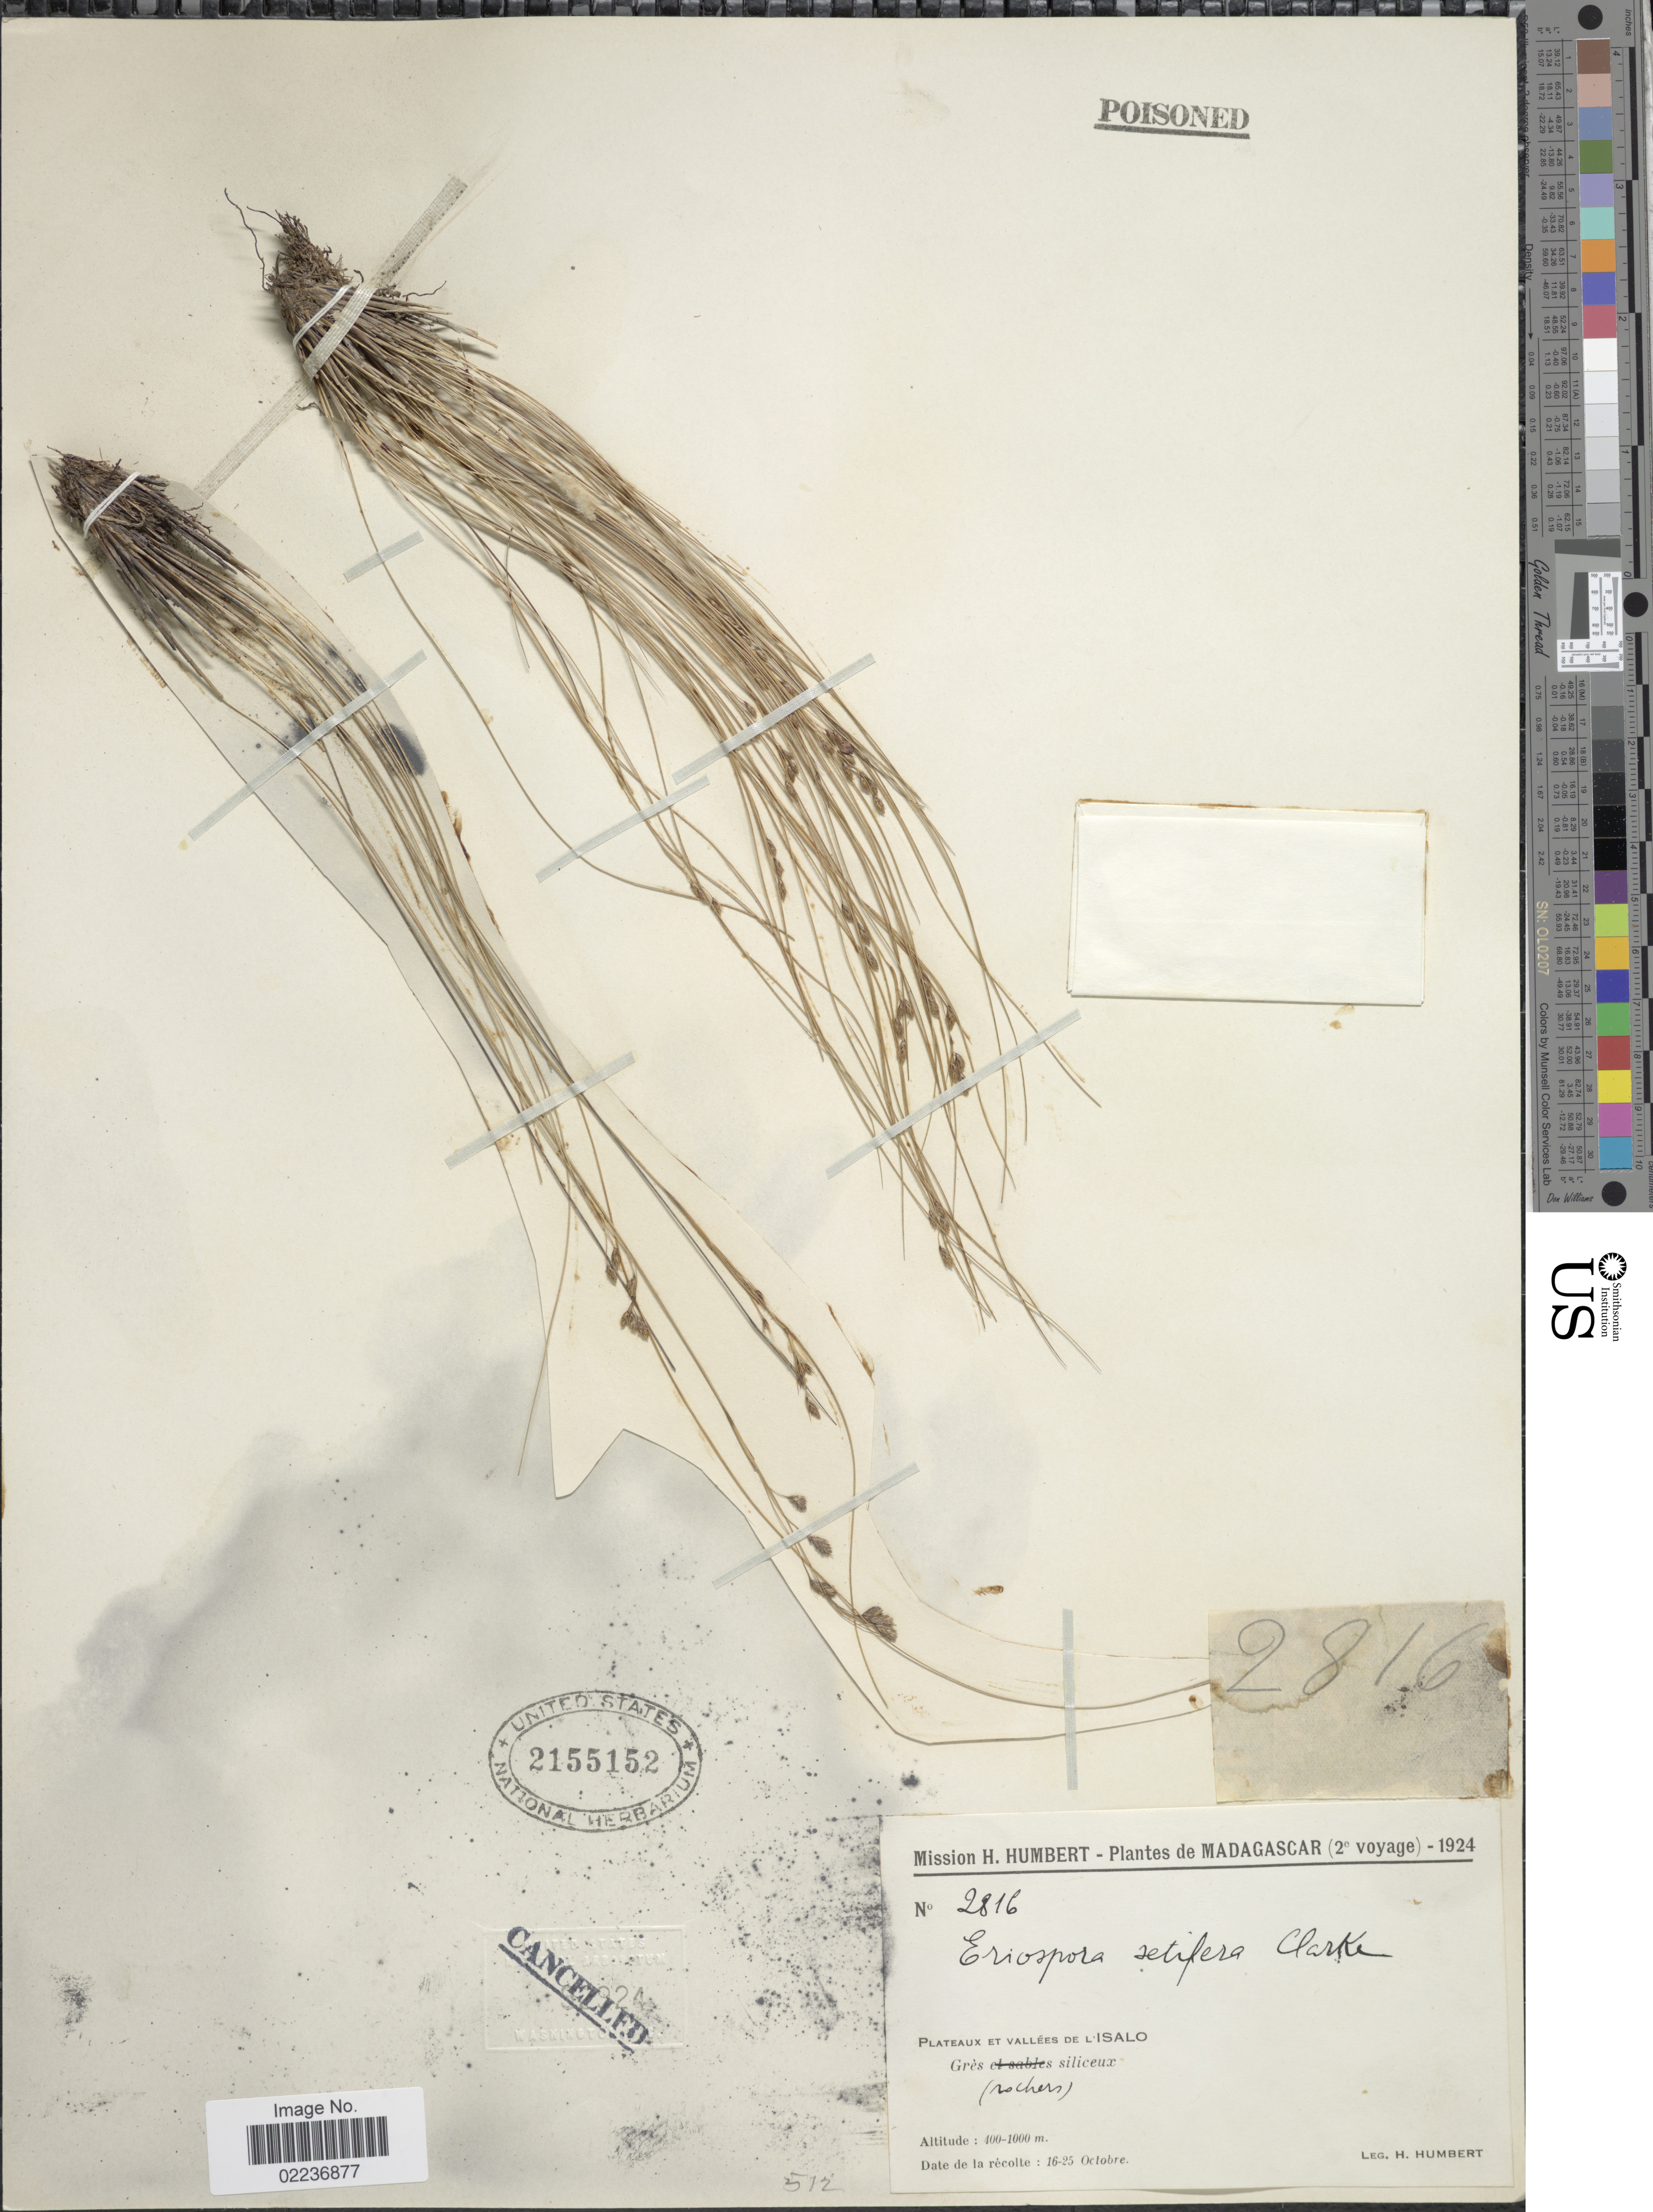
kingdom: Plantae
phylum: Tracheophyta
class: Liliopsida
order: Poales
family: Cyperaceae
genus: Coleochloa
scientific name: Coleochloa setifera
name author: (Ridl.) Gilly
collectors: H. Humbert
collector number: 2816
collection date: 1924-10-16/1924-10-25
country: Madagascar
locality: Et Vallees de l'Isalo, Gres (corchers) siliceux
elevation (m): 400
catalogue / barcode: US 2155152